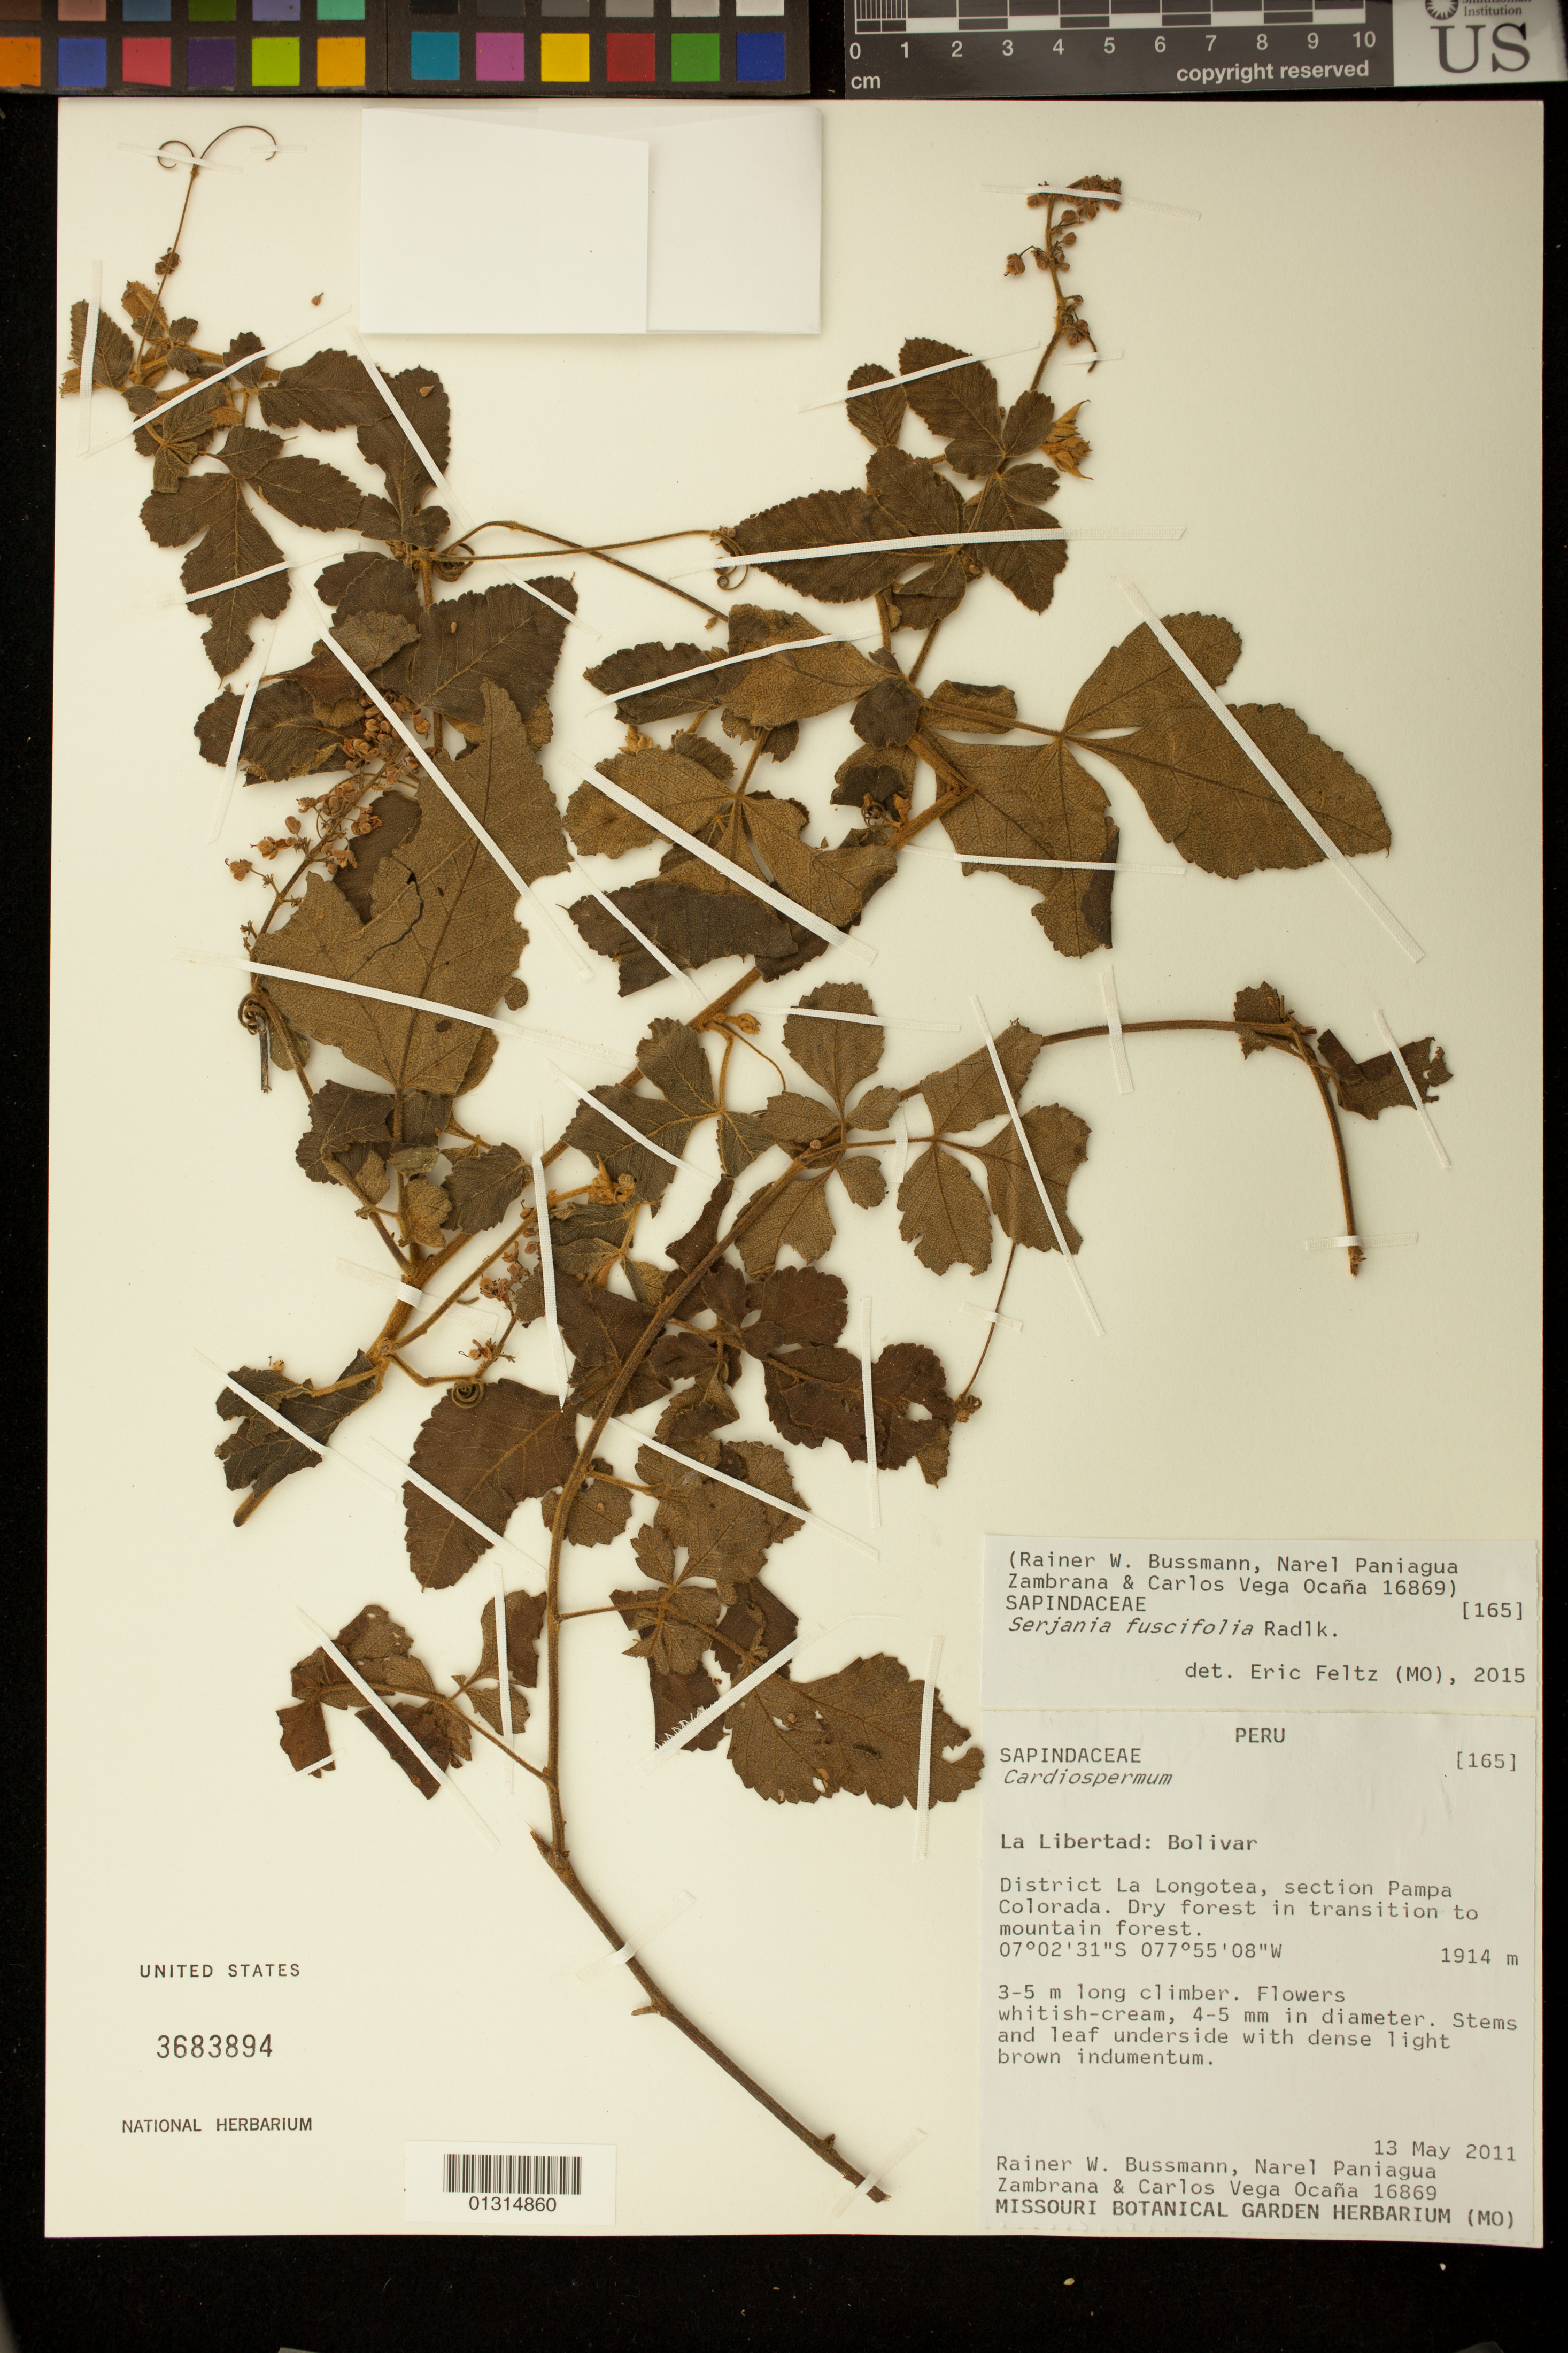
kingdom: Plantae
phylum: Tracheophyta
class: Magnoliopsida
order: Sapindales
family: Sapindaceae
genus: Serjania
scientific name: Serjania fuscifolia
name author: Radlk.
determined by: Feltz, E.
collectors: R. W. Bussmann, N. Paniagua Zambrana & C. Vega Ocaña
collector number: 16869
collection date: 2011-05-13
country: Peru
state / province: La Libertad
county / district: Bolívar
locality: La Libertad: Bolivar; District La Longotea, section Pampa Colorada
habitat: Dry forest in transition to mountain forest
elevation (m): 1914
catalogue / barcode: US 3683894